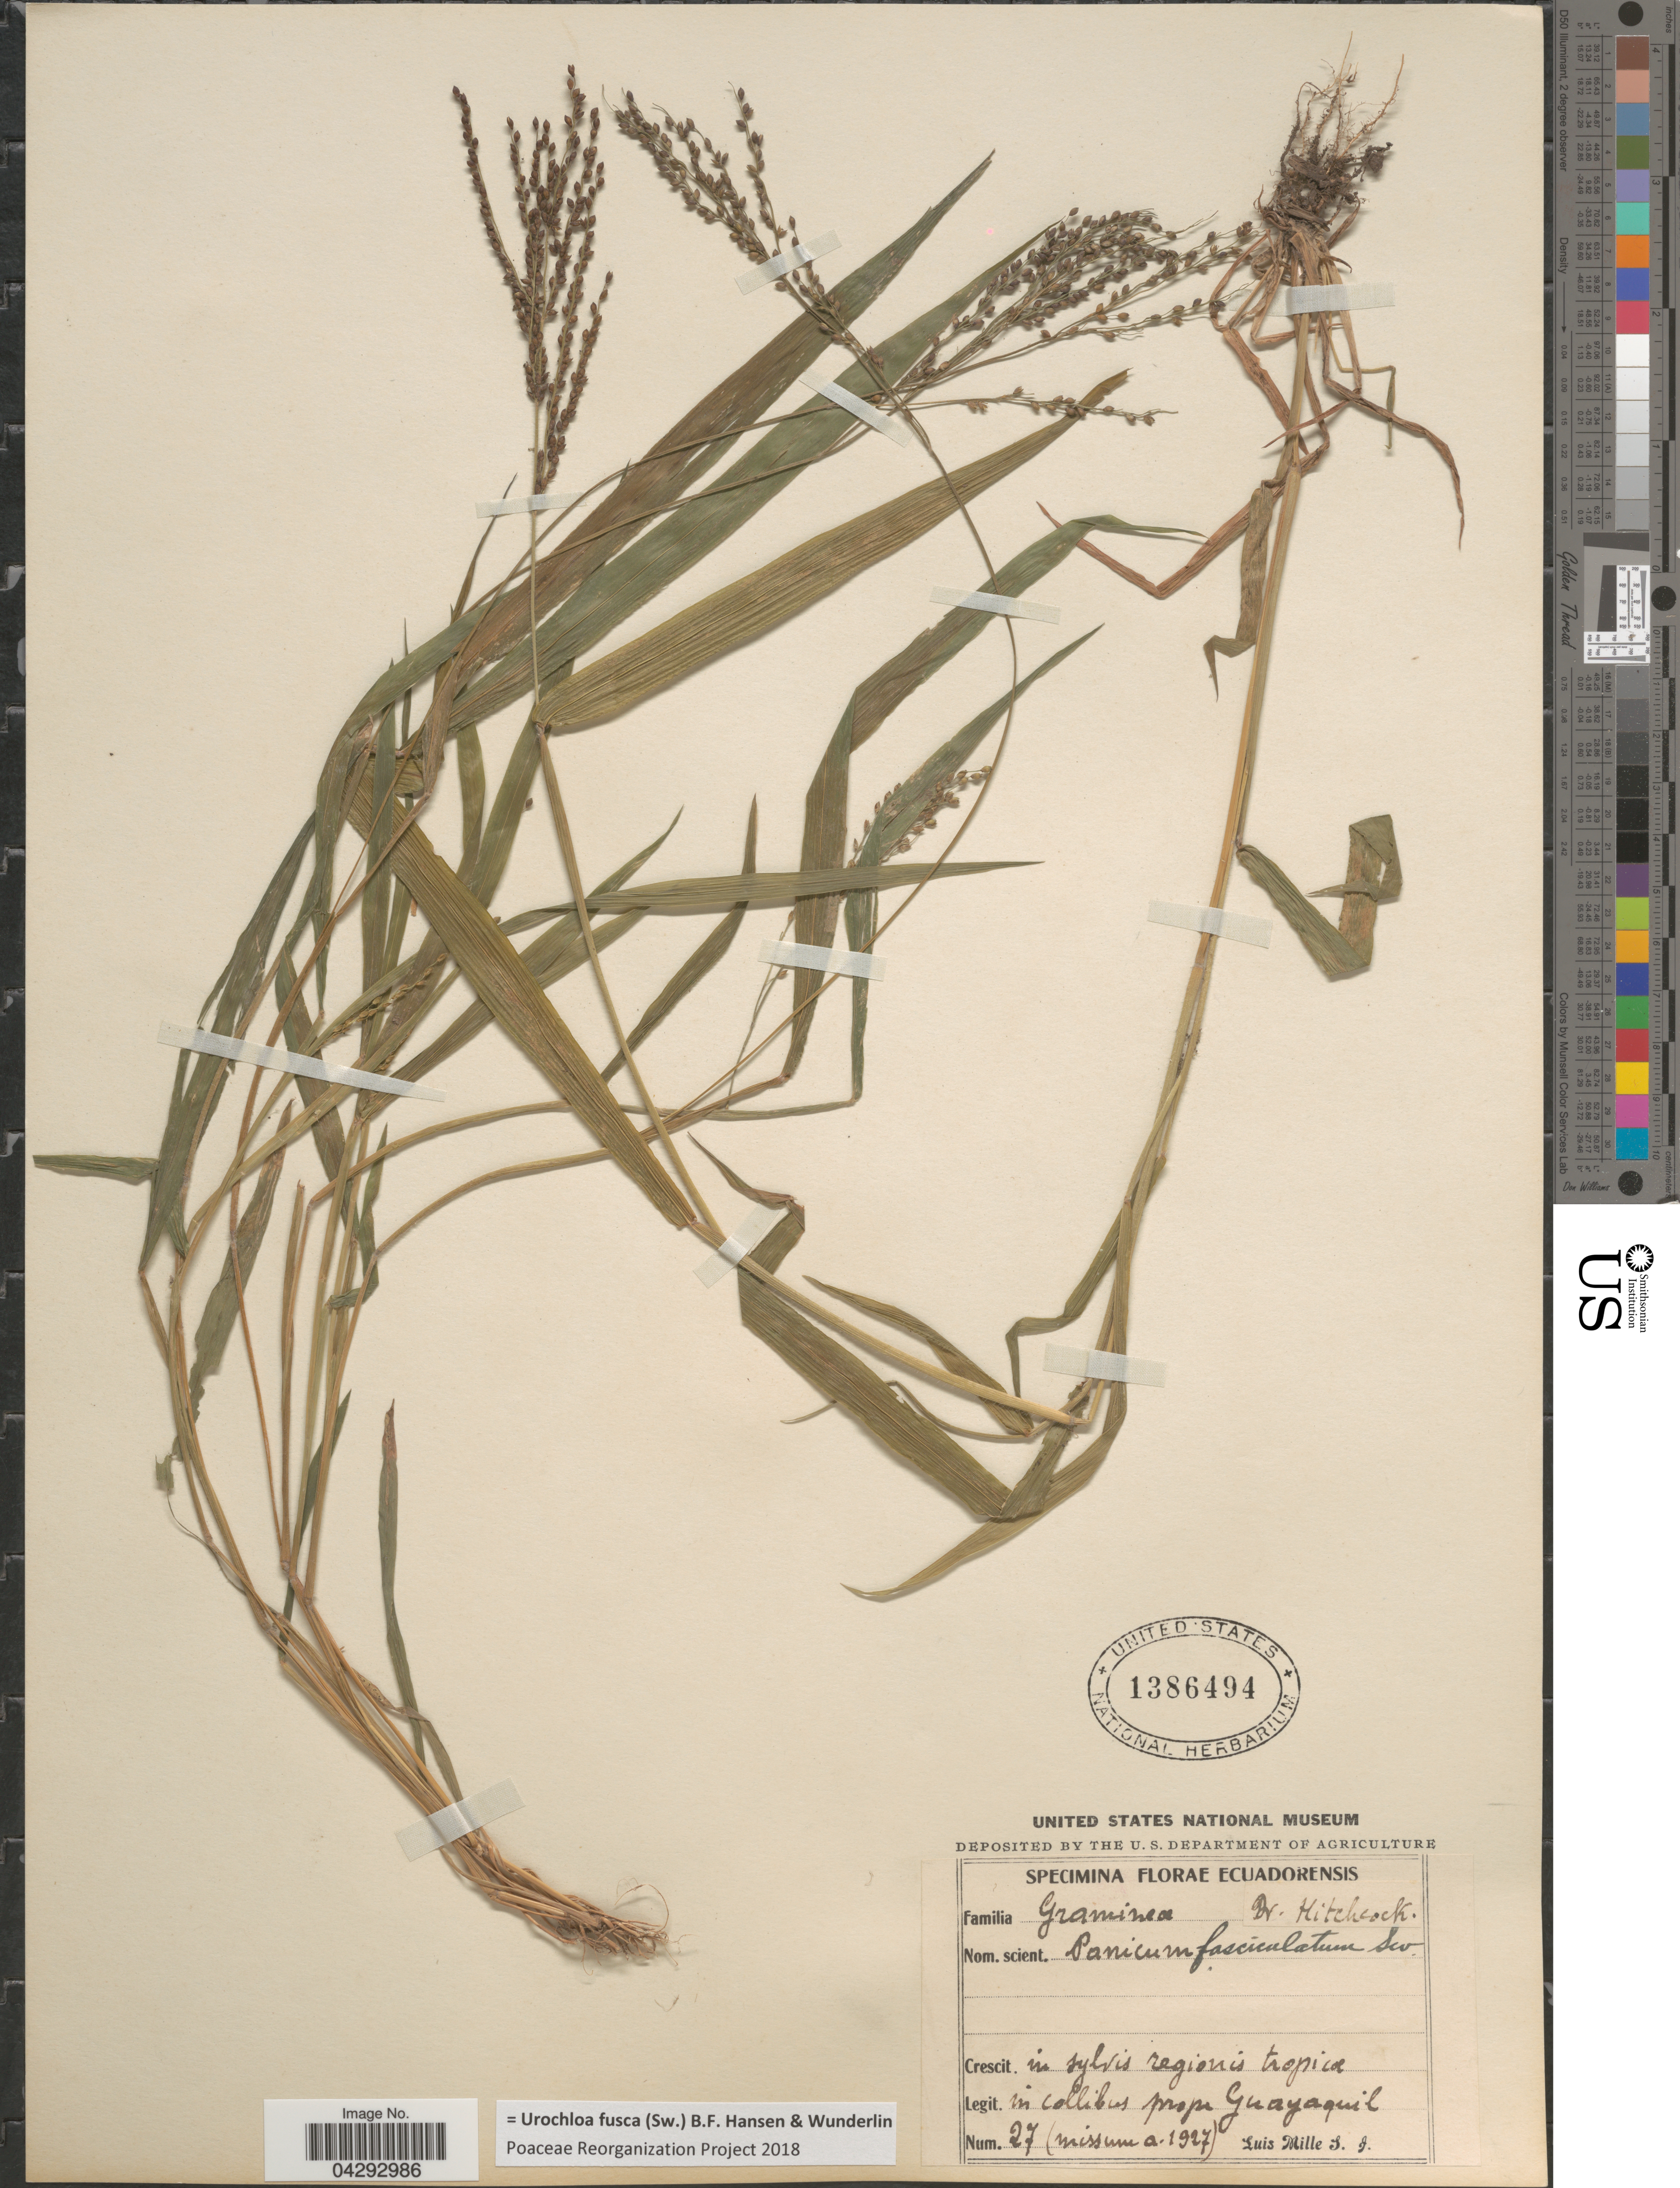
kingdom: Plantae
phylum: Tracheophyta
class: Liliopsida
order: Poales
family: Poaceae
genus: Urochloa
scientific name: Urochloa fusca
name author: (Sw.) B.F. Hansen & Wunderlin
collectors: L. Mille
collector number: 27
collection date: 1927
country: Ecuador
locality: In sylvis regionis tropica. In collibus prope Guayaquil.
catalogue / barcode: US 1386494